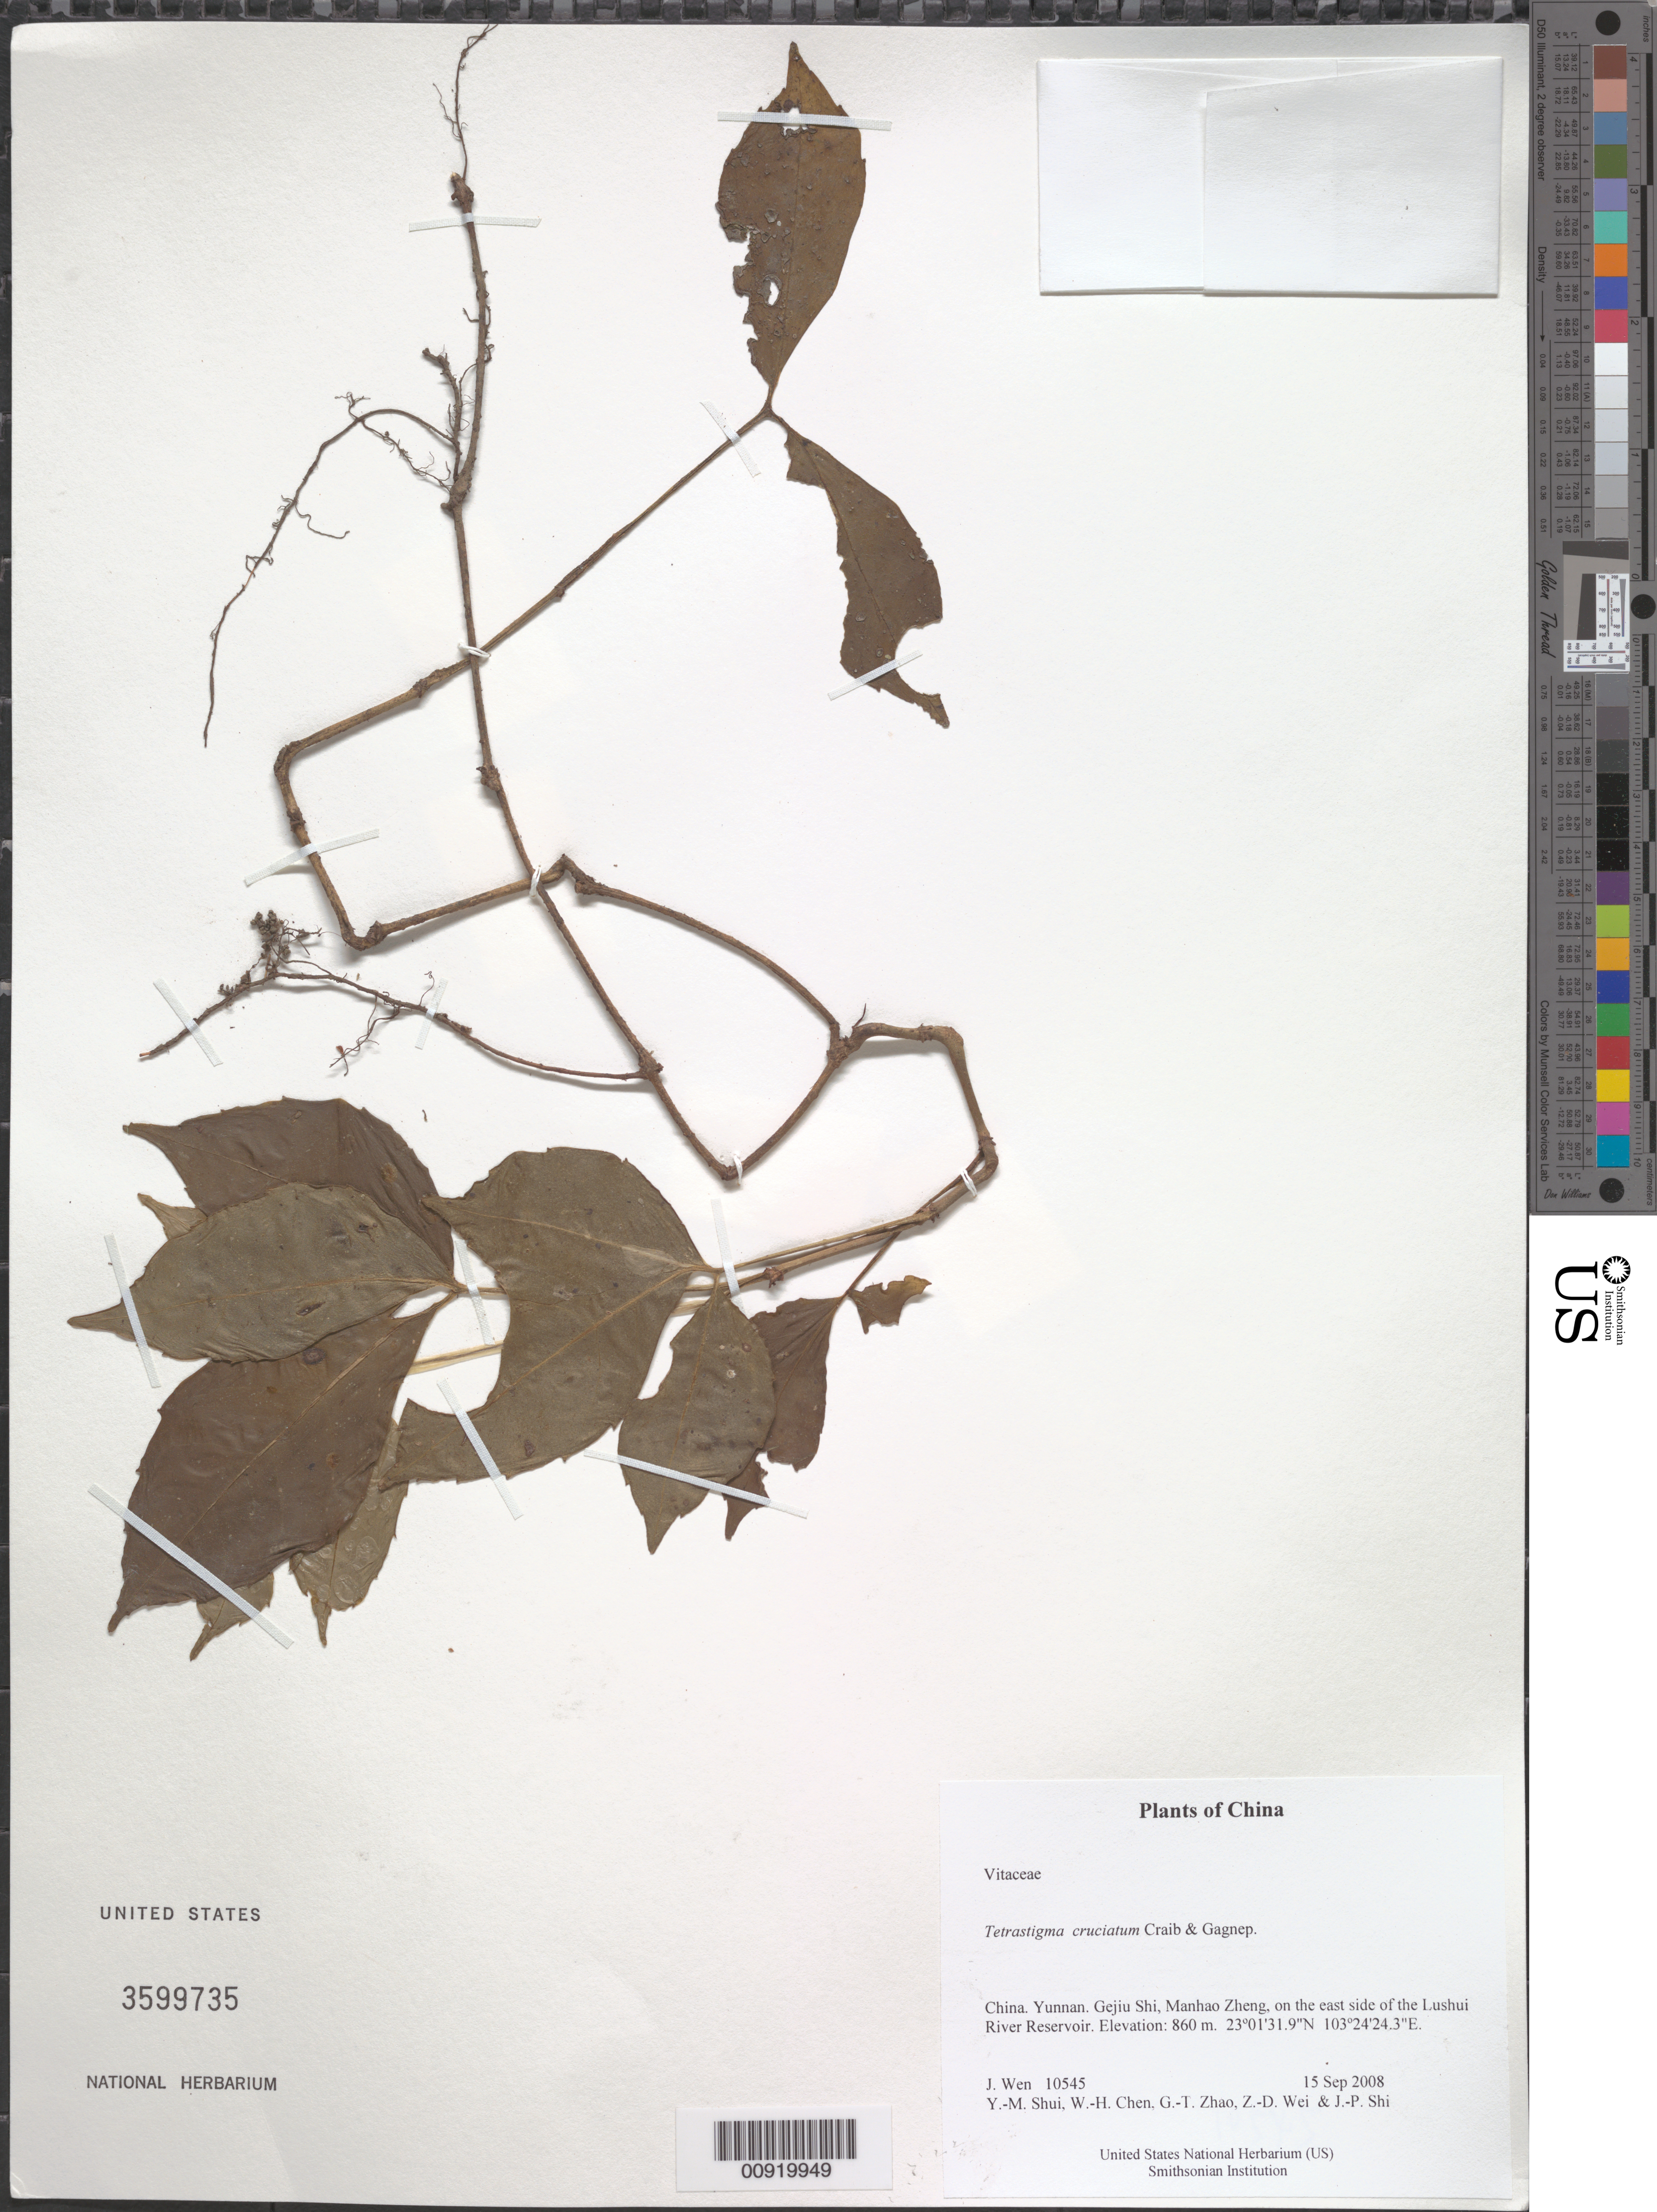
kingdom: Plantae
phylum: Tracheophyta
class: Magnoliopsida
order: Vitales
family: Vitaceae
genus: Tetrastigma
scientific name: Tetrastigma cruciatum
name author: Craib & Gagnep.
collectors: J. Wen, Y. Shui, W. Chen, G. Zhao, Z. Wei & J. Shi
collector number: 10545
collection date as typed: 15 Sep 2008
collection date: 2008-09-15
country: China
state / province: Yunnan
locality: Gejiu Shi, Manhao Zheng, on the east side of the Lushui River Reservoir.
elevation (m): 860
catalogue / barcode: US 3599735